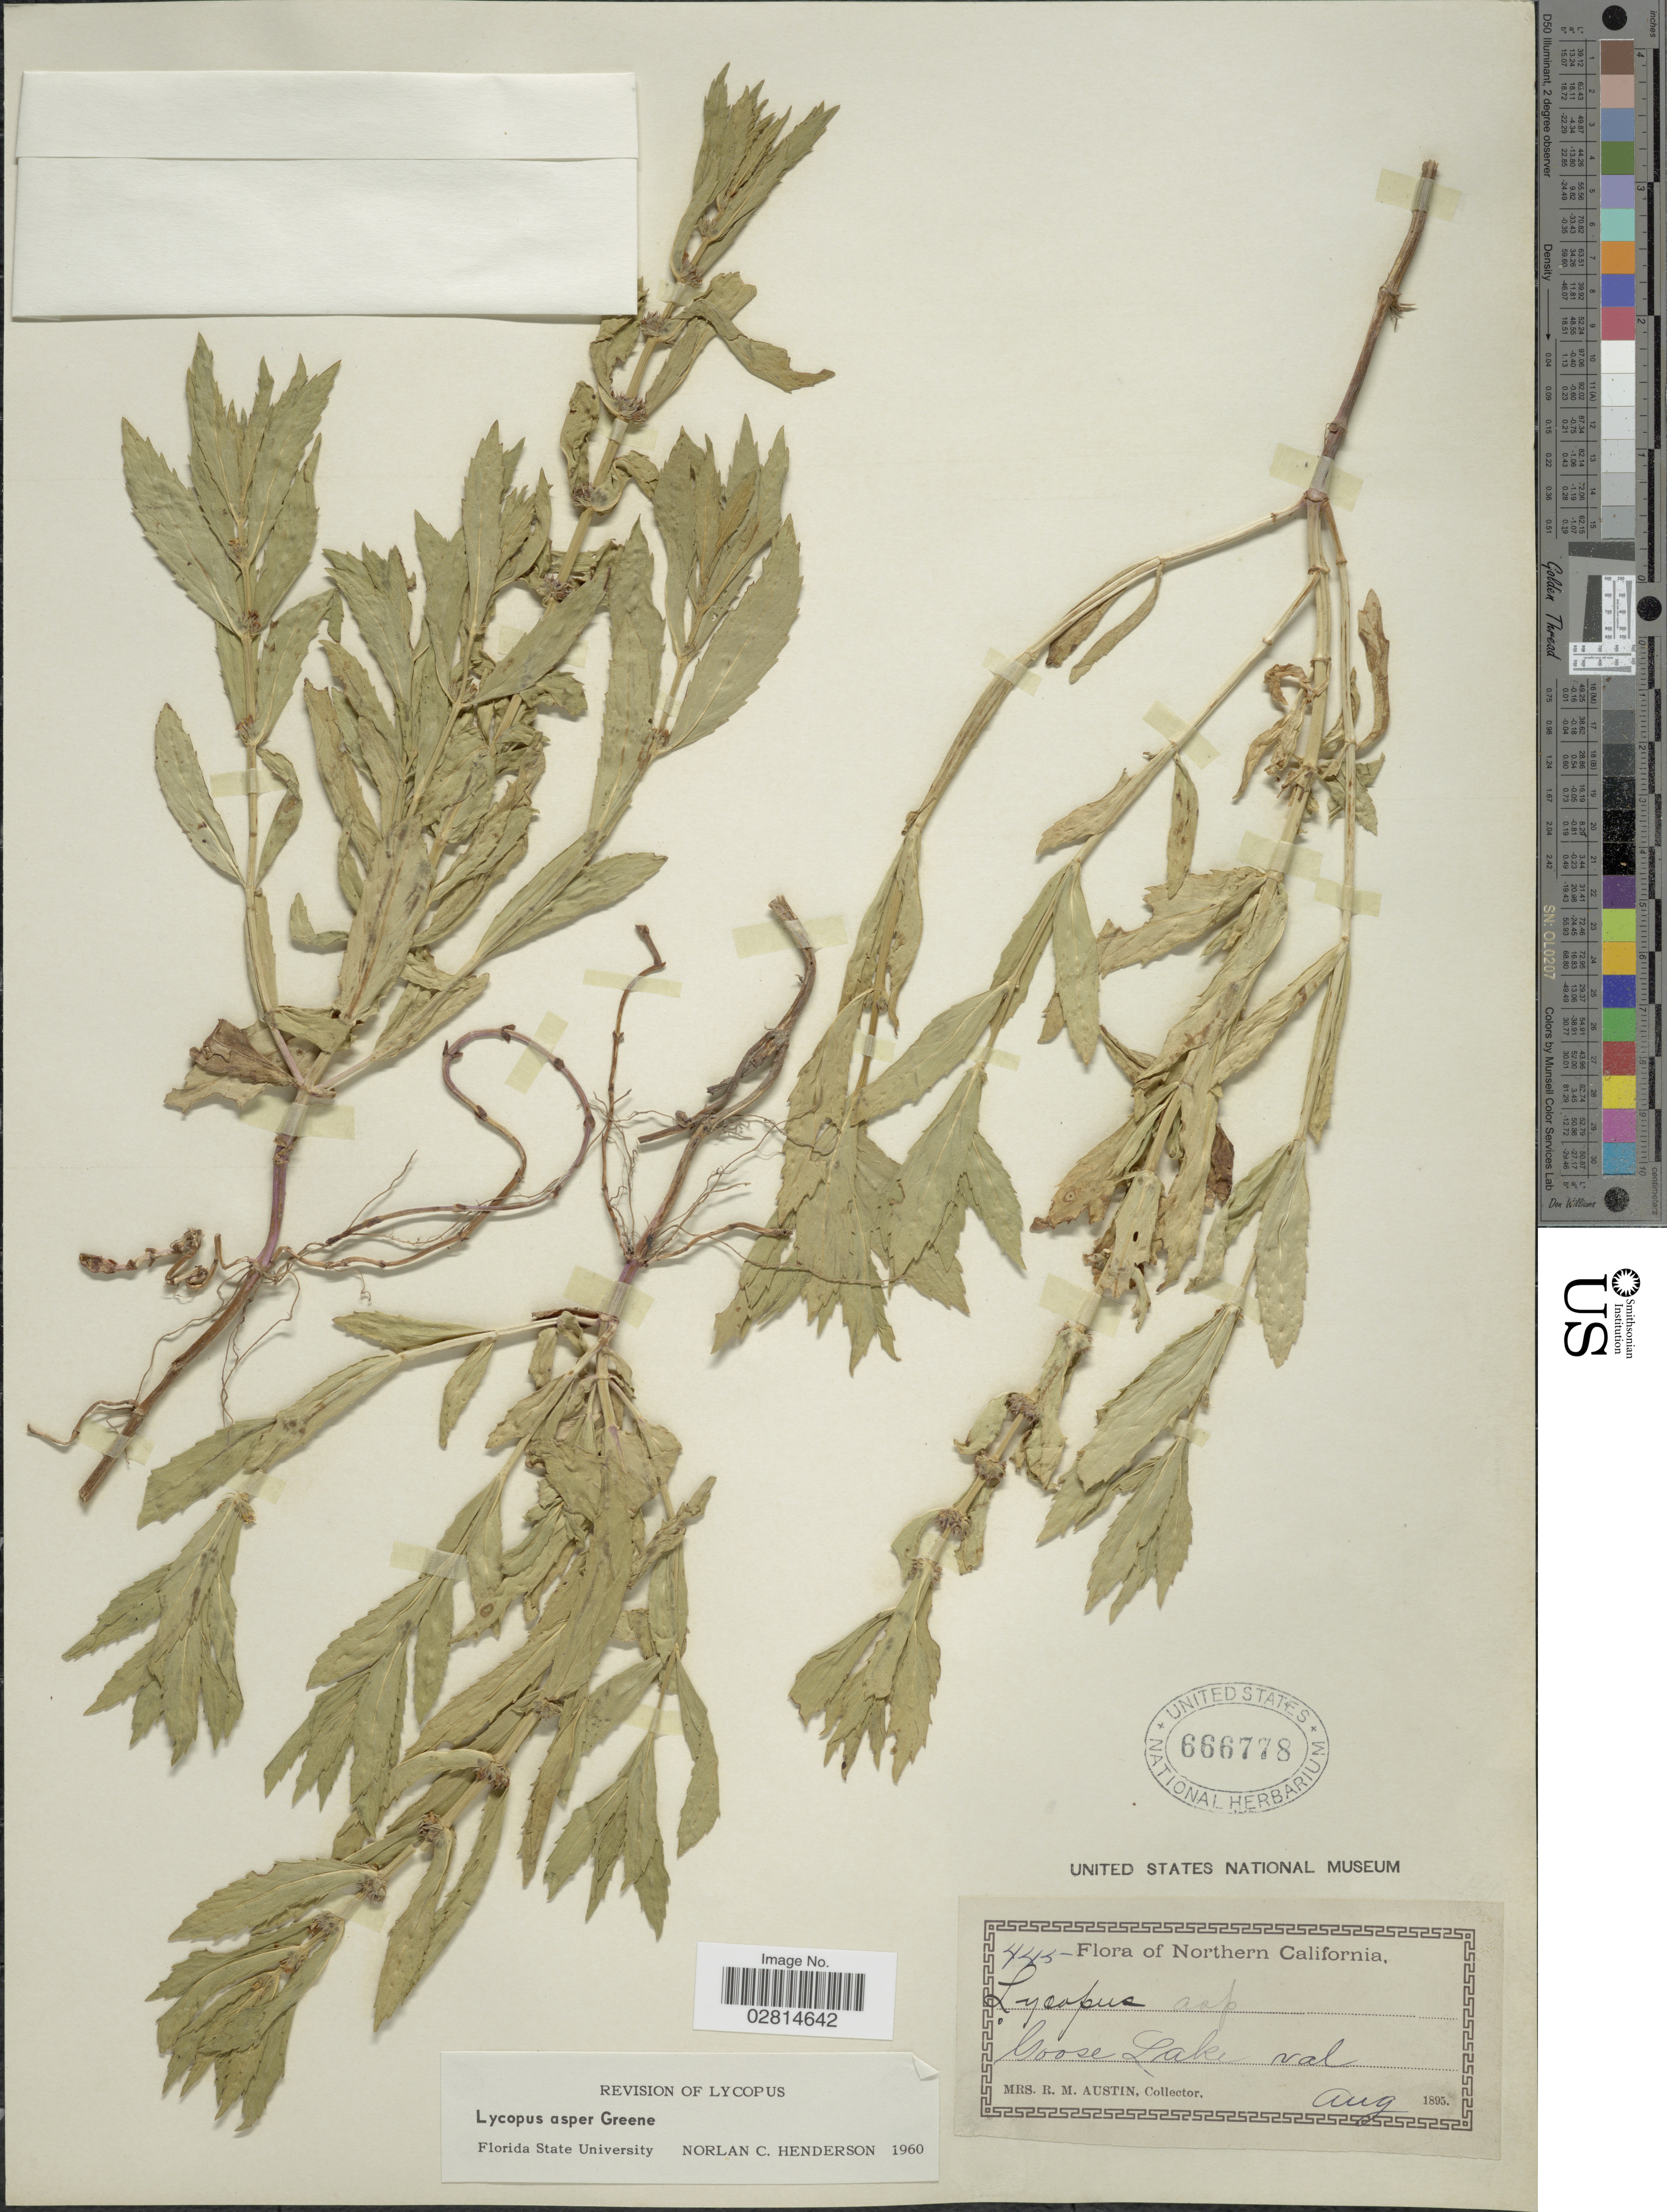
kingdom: Plantae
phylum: Tracheophyta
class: Magnoliopsida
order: Lamiales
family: Lamiaceae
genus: Lycopus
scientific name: Lycopus asper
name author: Greene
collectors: R. Austin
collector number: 445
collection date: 1895-08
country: United States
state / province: California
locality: Northern California. Goose Lake val.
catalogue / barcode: US 666778